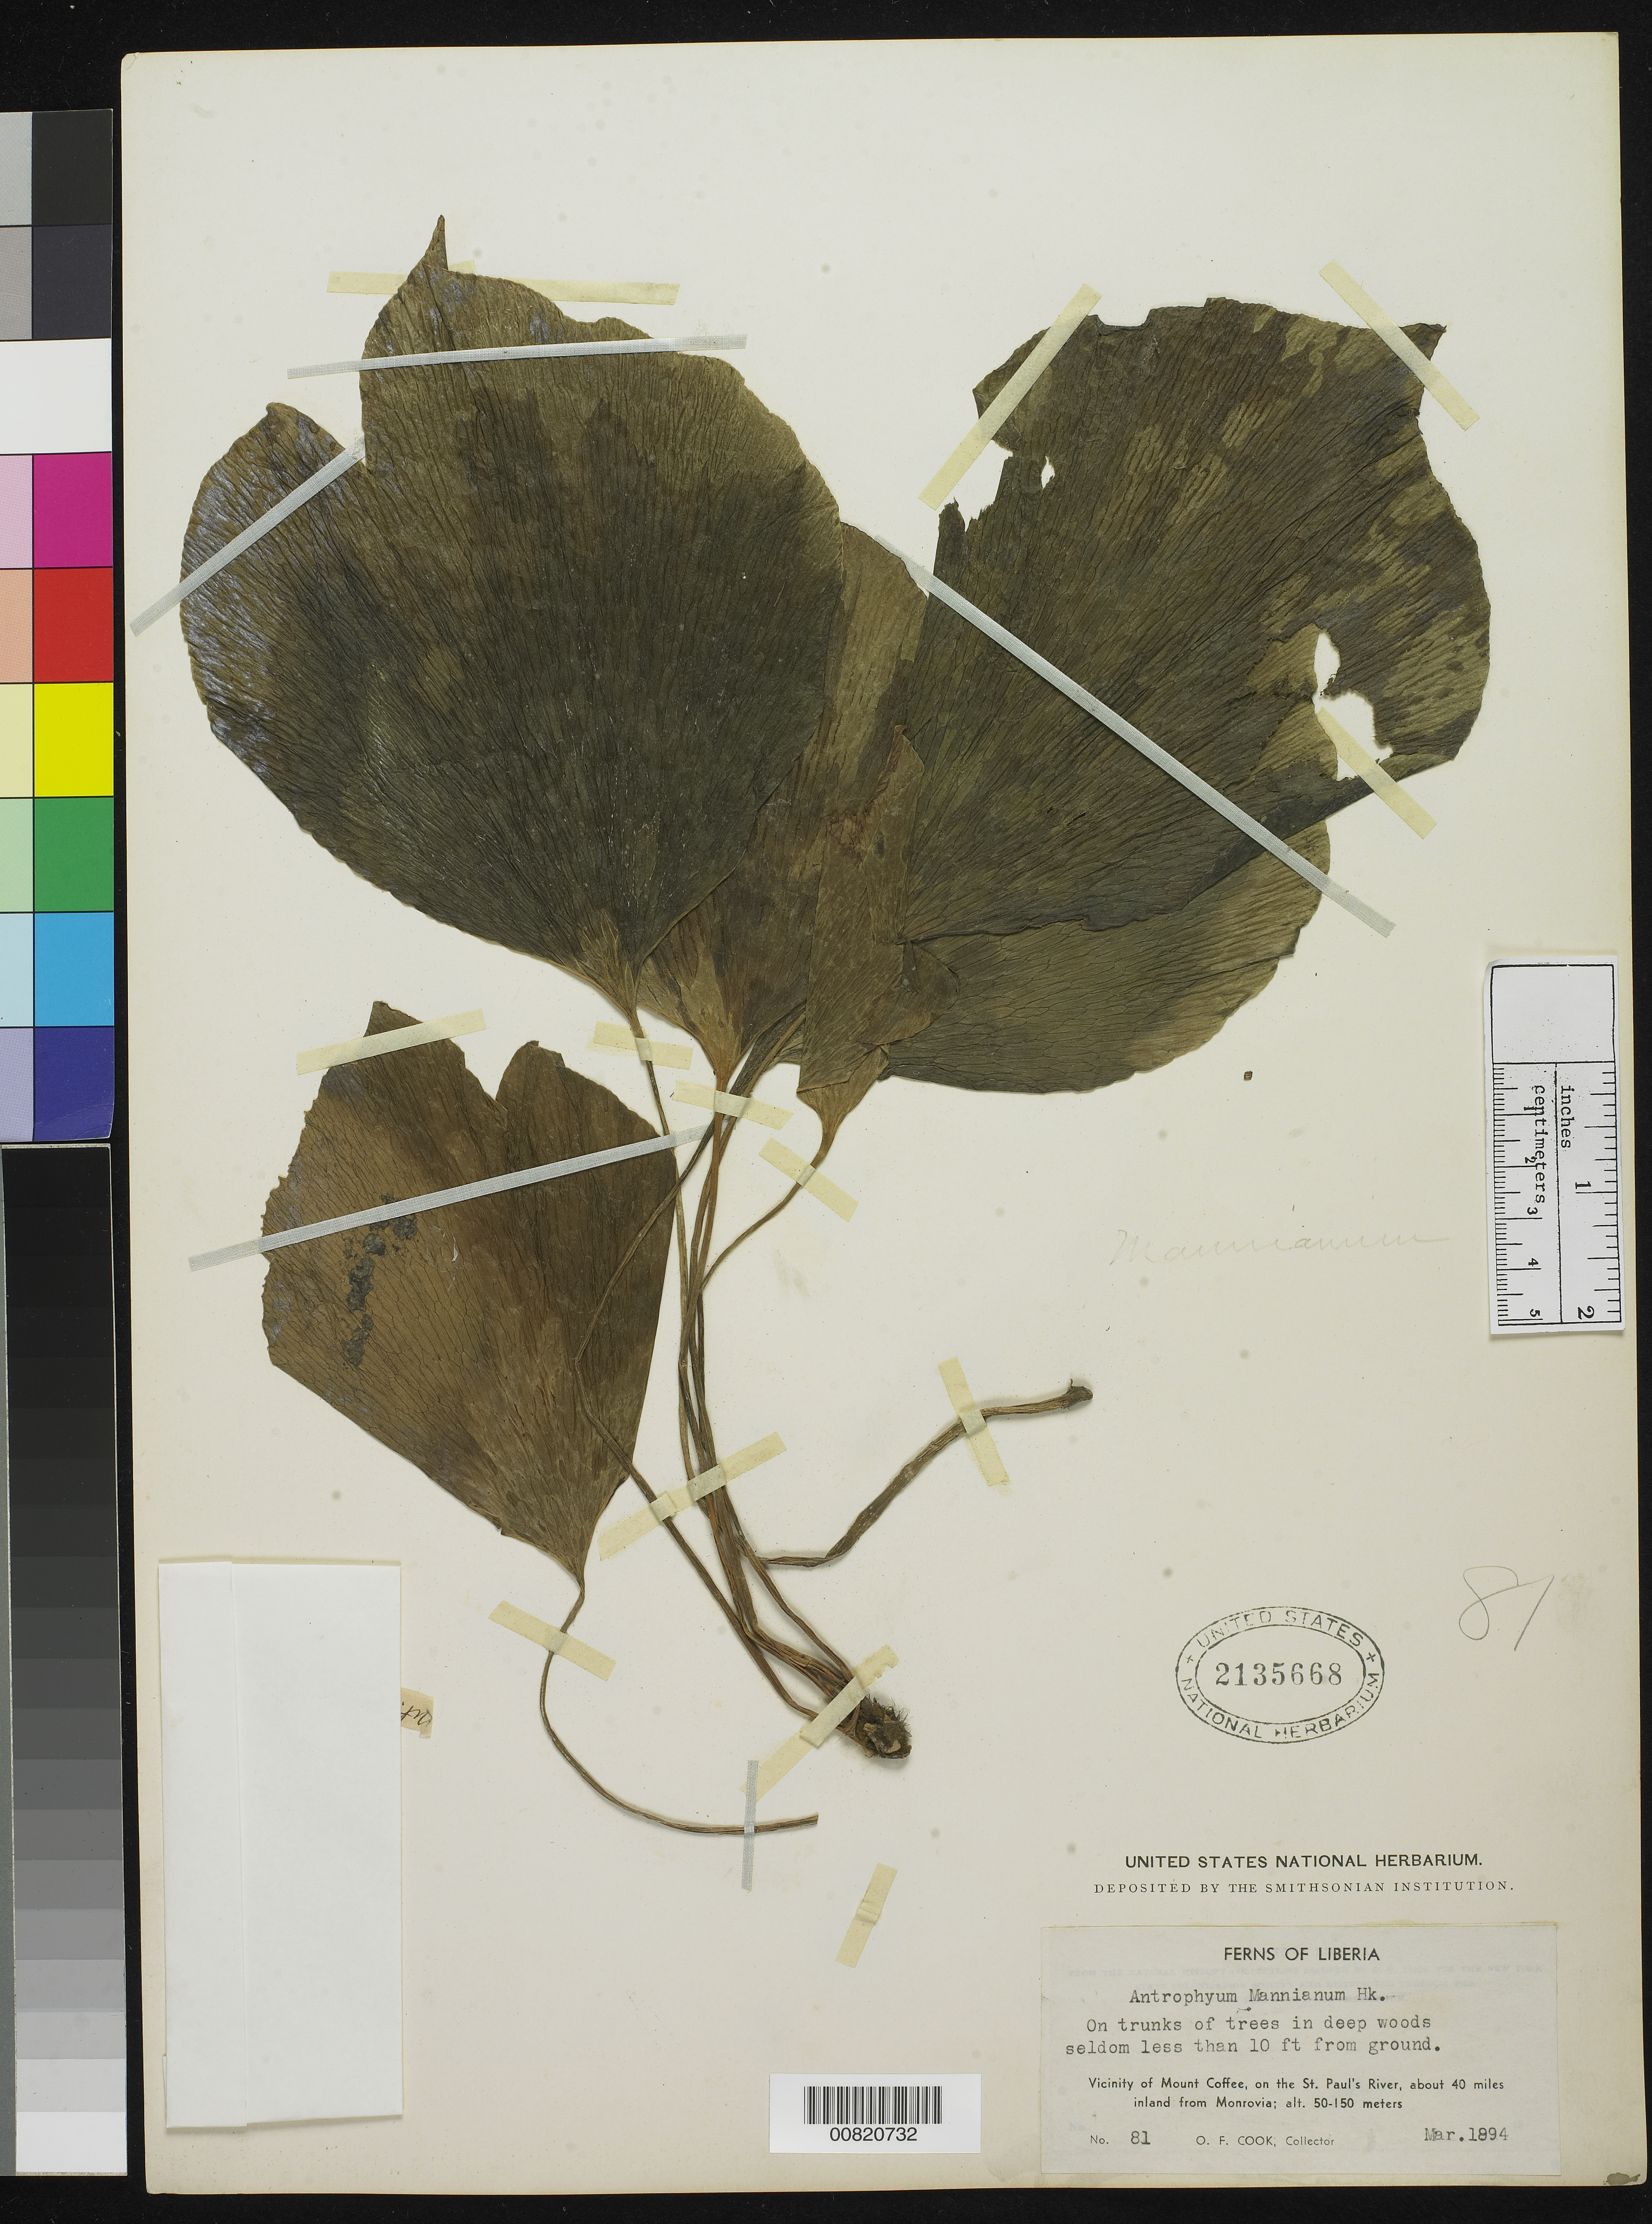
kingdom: Plantae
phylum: Tracheophyta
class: Polypodiopsida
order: Polypodiales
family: Pteridaceae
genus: Antrophyum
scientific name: Antrophyum mannianum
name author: Hook.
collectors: O. F. Cook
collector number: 81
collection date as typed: Mar 1894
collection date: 1894-03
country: Liberia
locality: Vicinity of Mount Coffee, on the St. Paul's River, about 40 miles inland from Monrovia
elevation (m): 50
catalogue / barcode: US 2135668